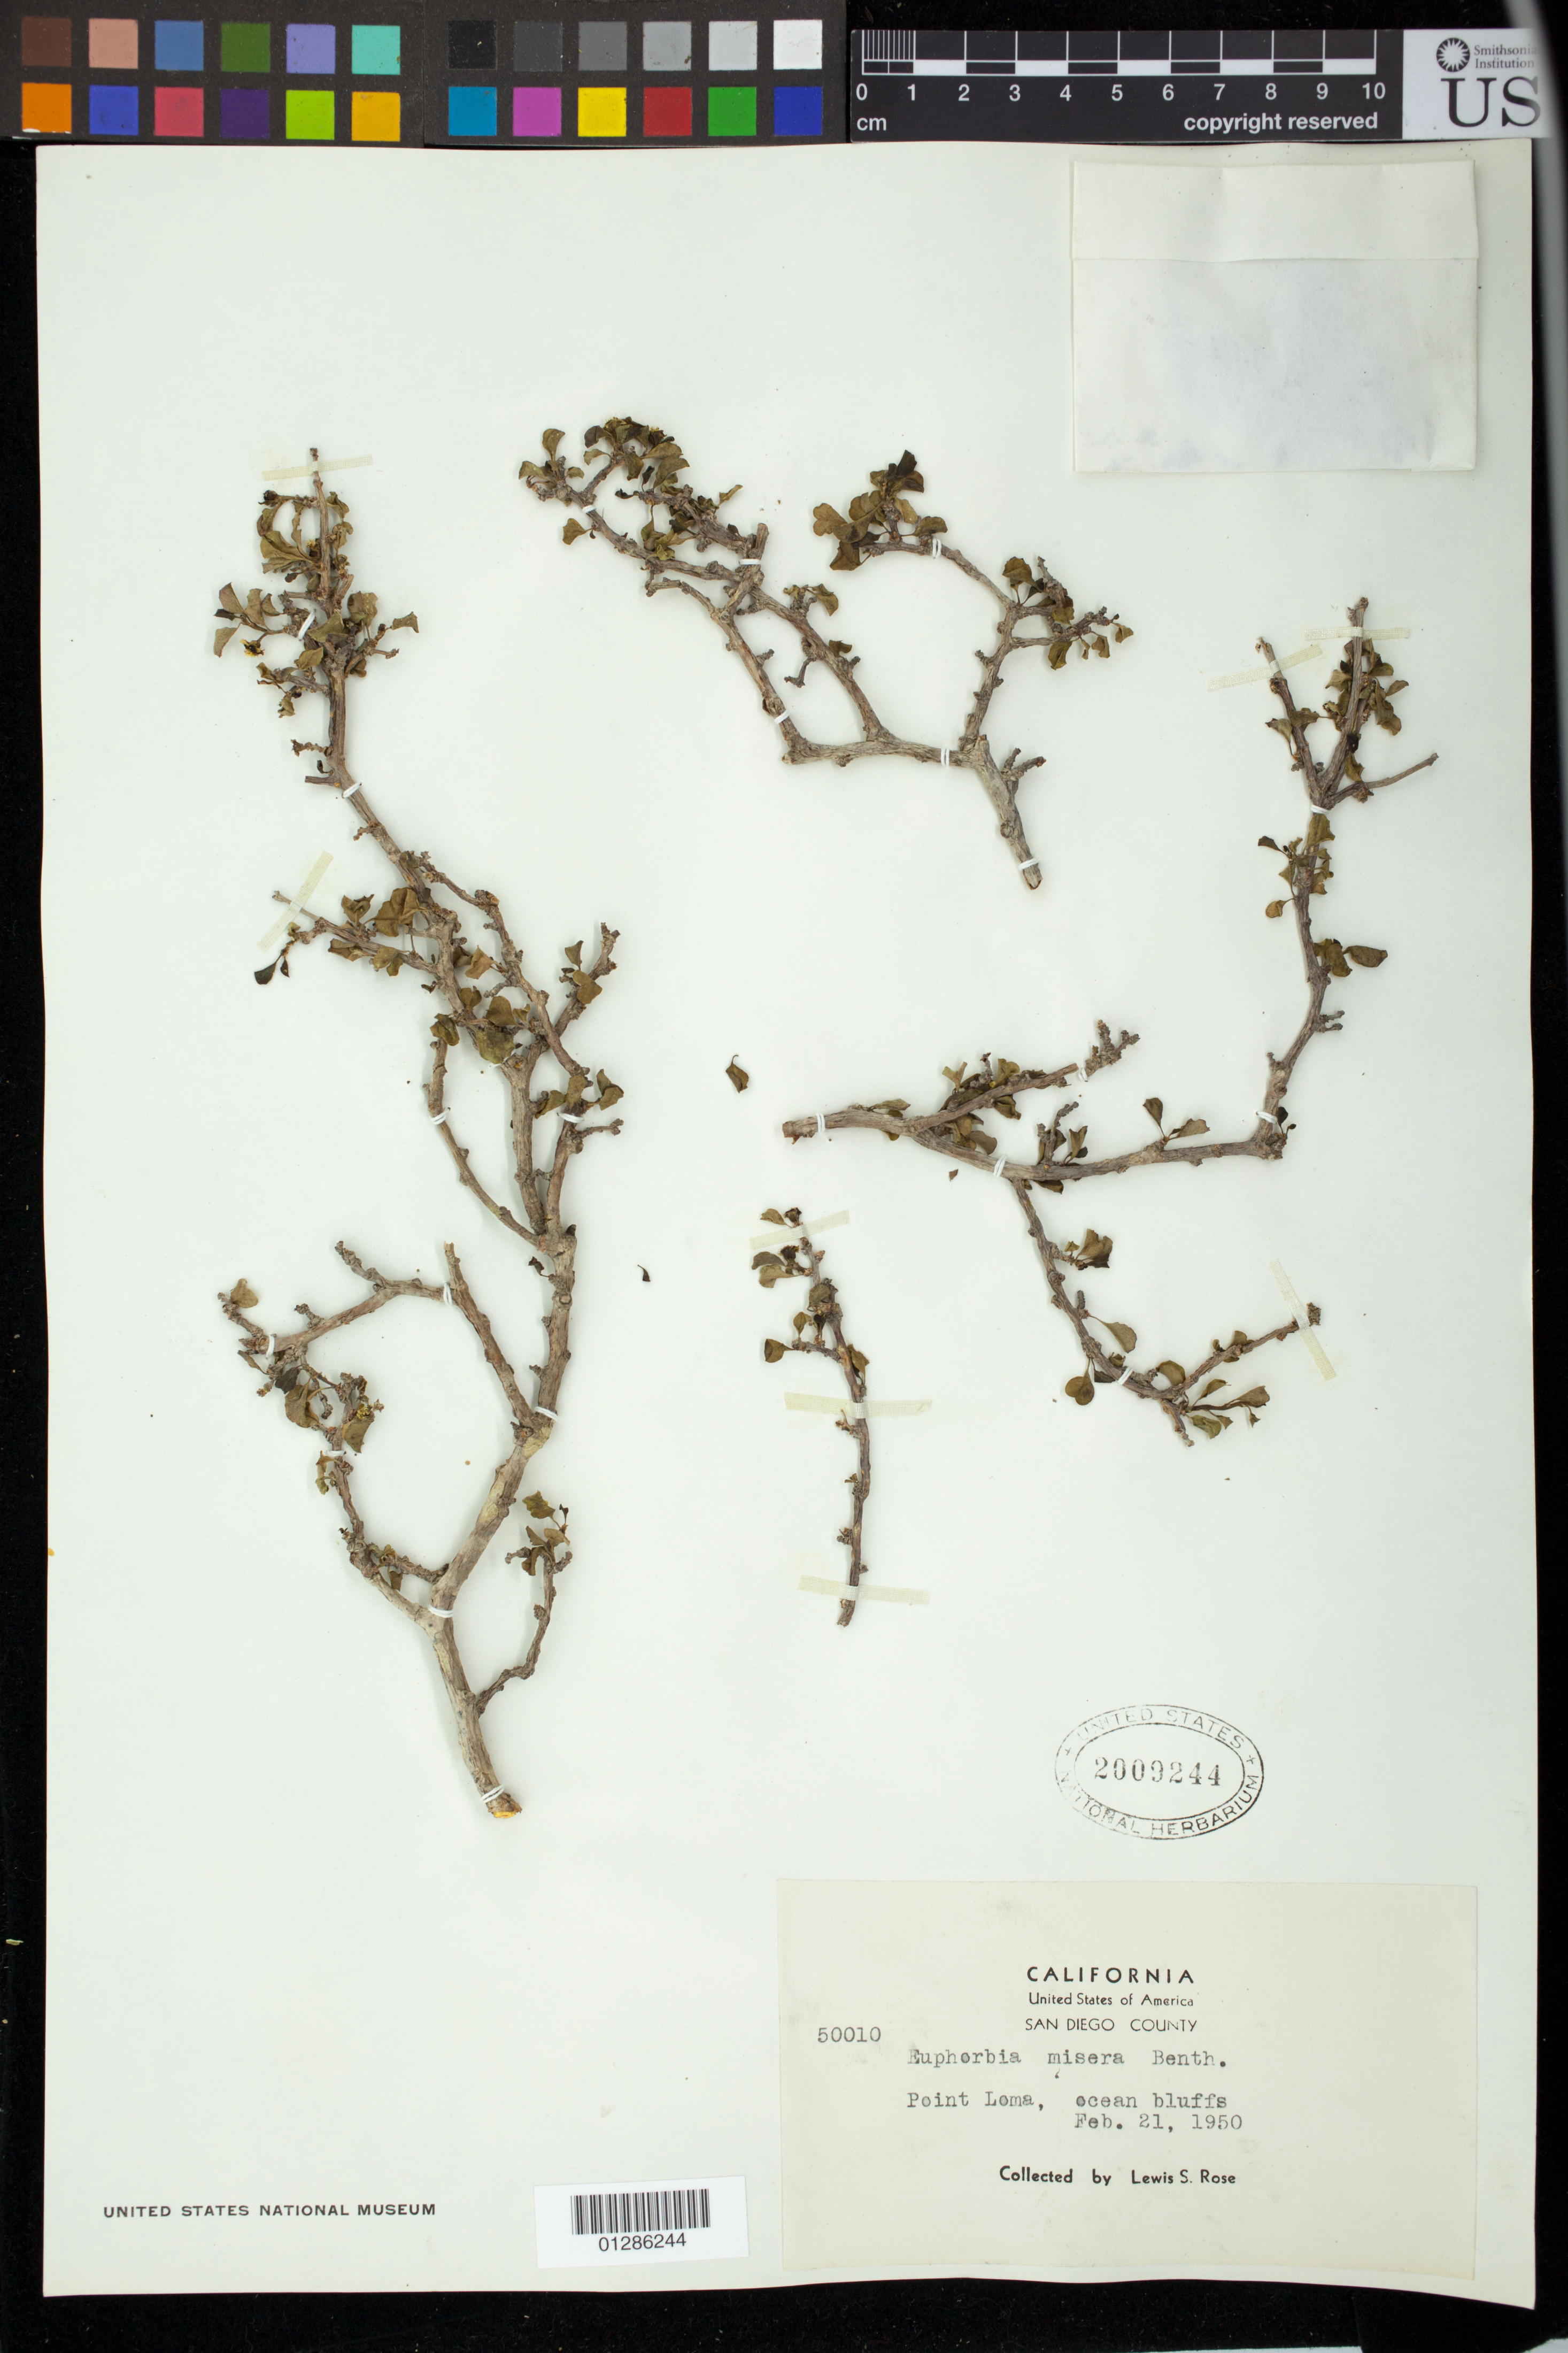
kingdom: Plantae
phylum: Tracheophyta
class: Magnoliopsida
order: Malpighiales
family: Euphorbiaceae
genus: Euphorbia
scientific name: Euphorbia misera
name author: Benth.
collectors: L. S. Rose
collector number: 50010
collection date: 1950-02-21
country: United States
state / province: California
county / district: San Diego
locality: Point Loma, ocean bluffs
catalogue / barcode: US 2009244